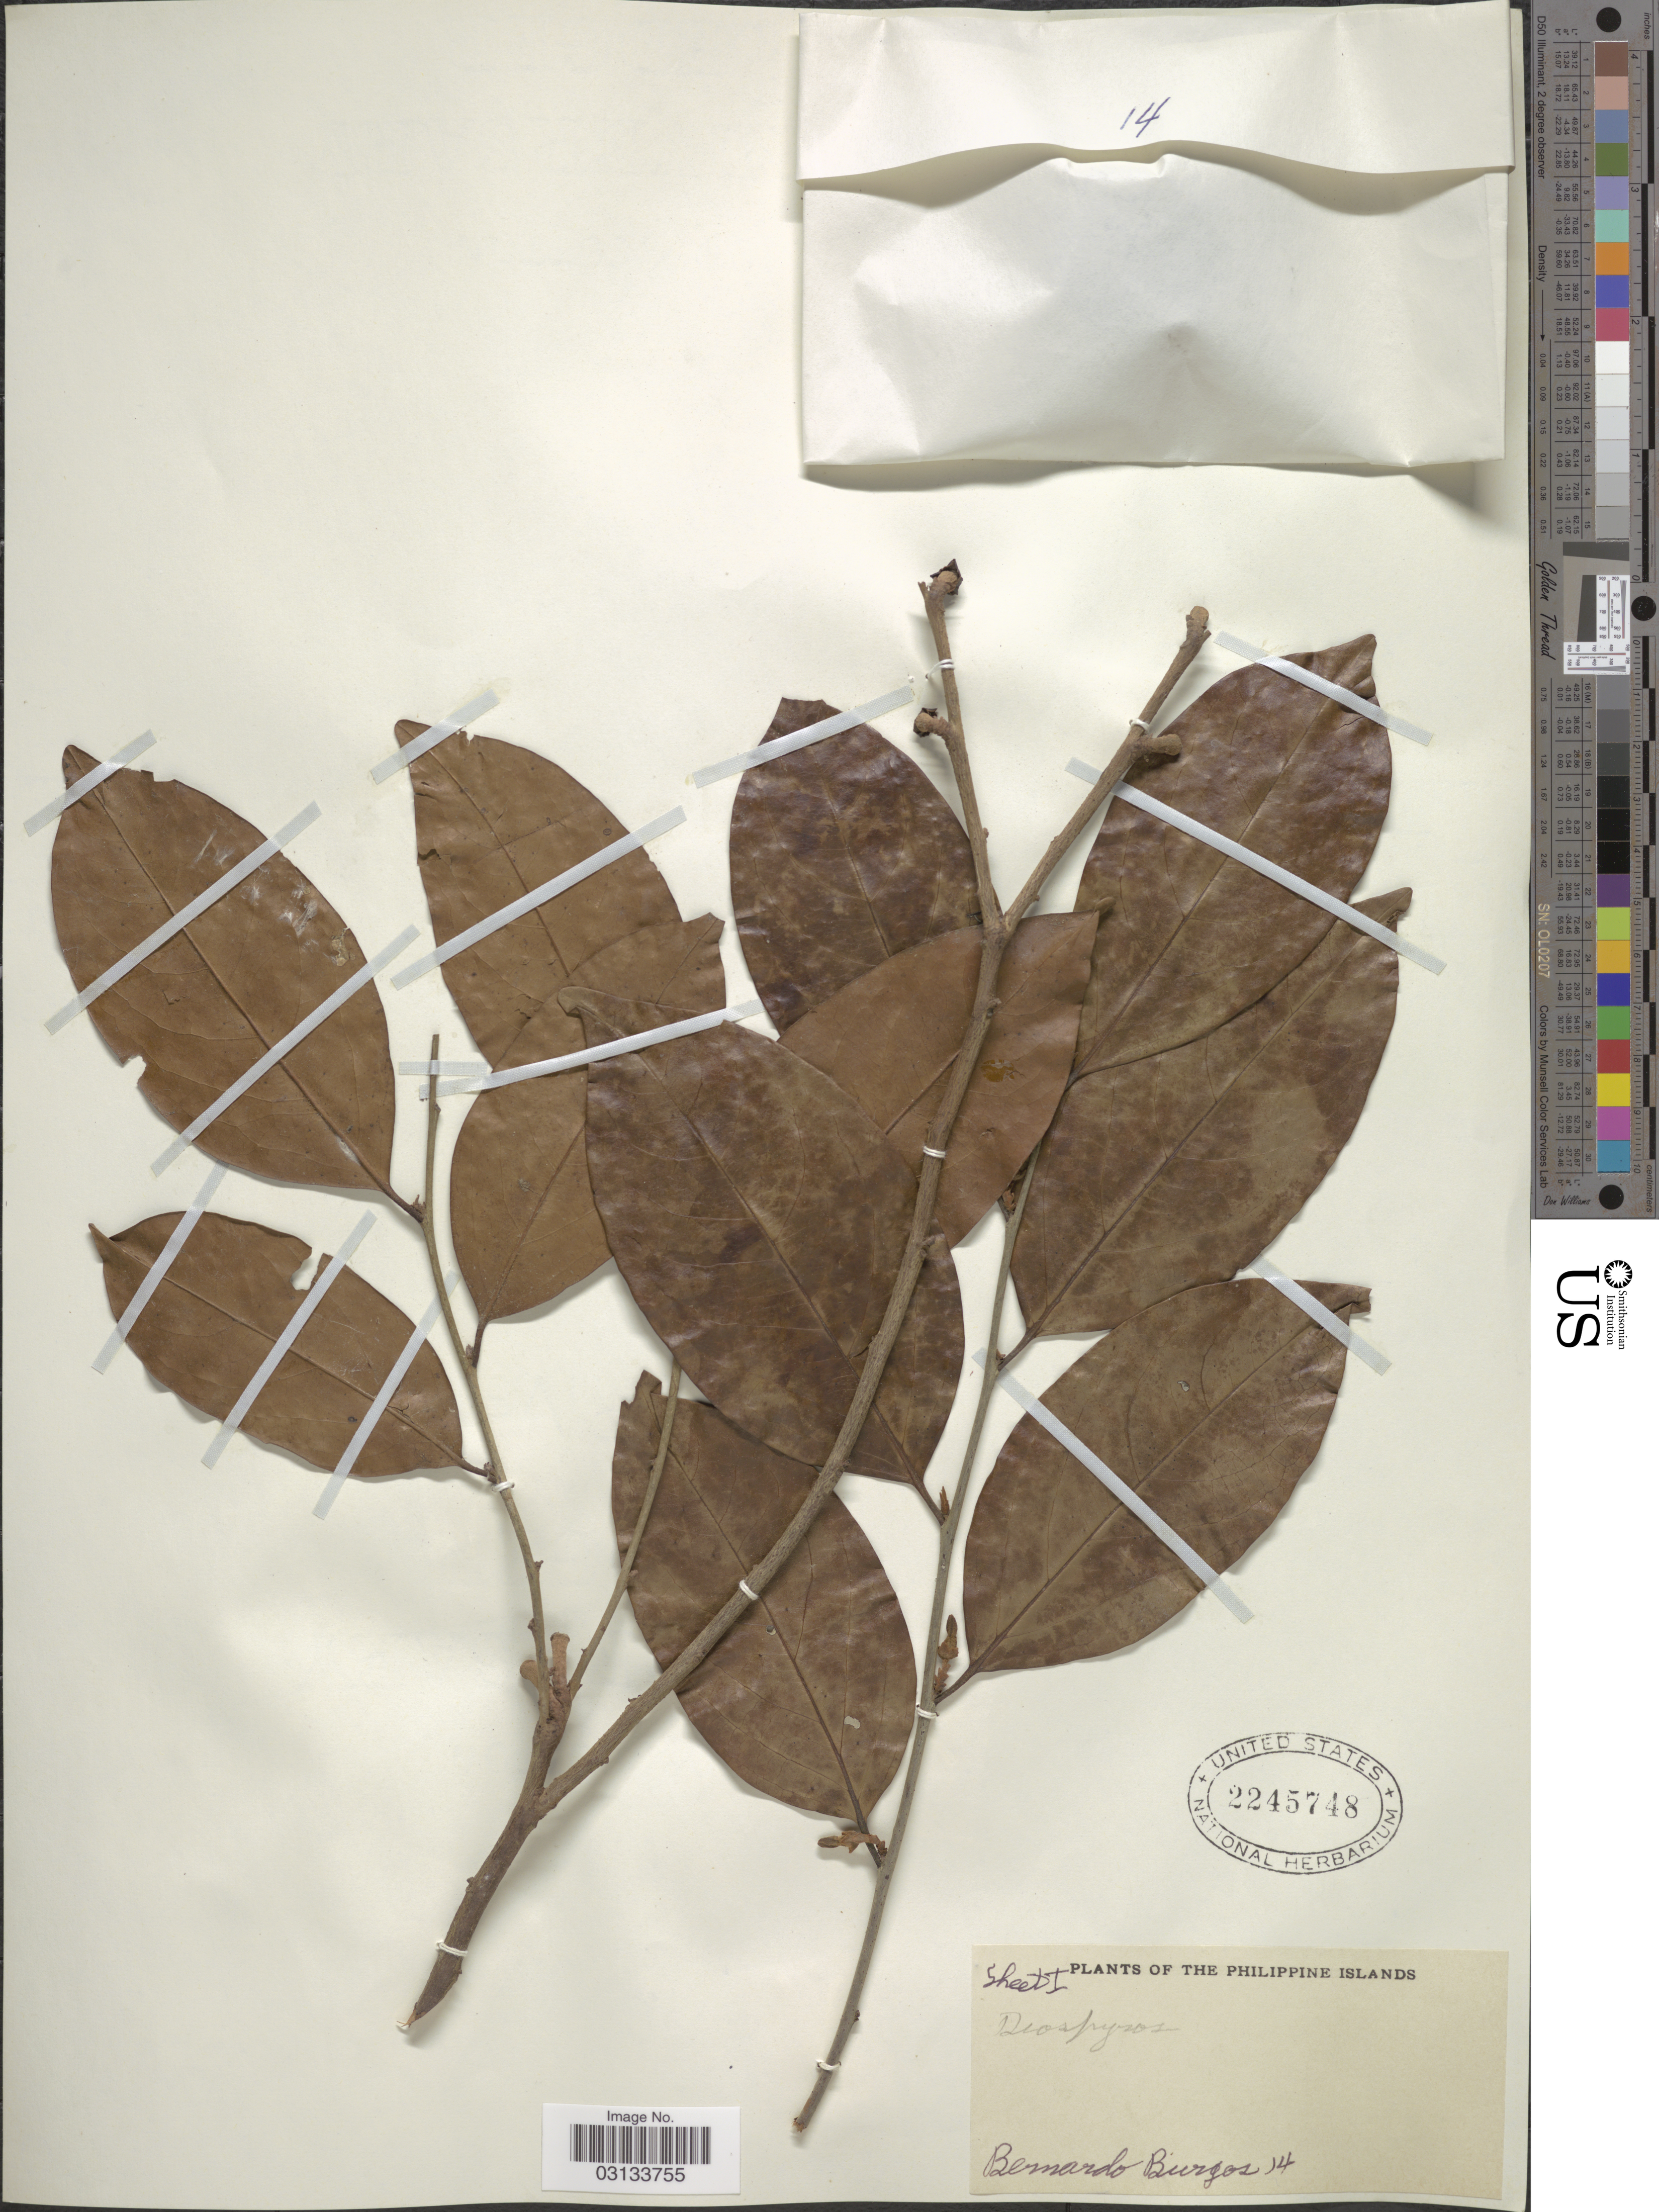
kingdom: Plantae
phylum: Tracheophyta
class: Magnoliopsida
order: Ericales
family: Ebenaceae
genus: Diospyros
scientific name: Diospyros sp.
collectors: B. Burgos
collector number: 14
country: Philippines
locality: Philippine Islands.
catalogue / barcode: US 2245748